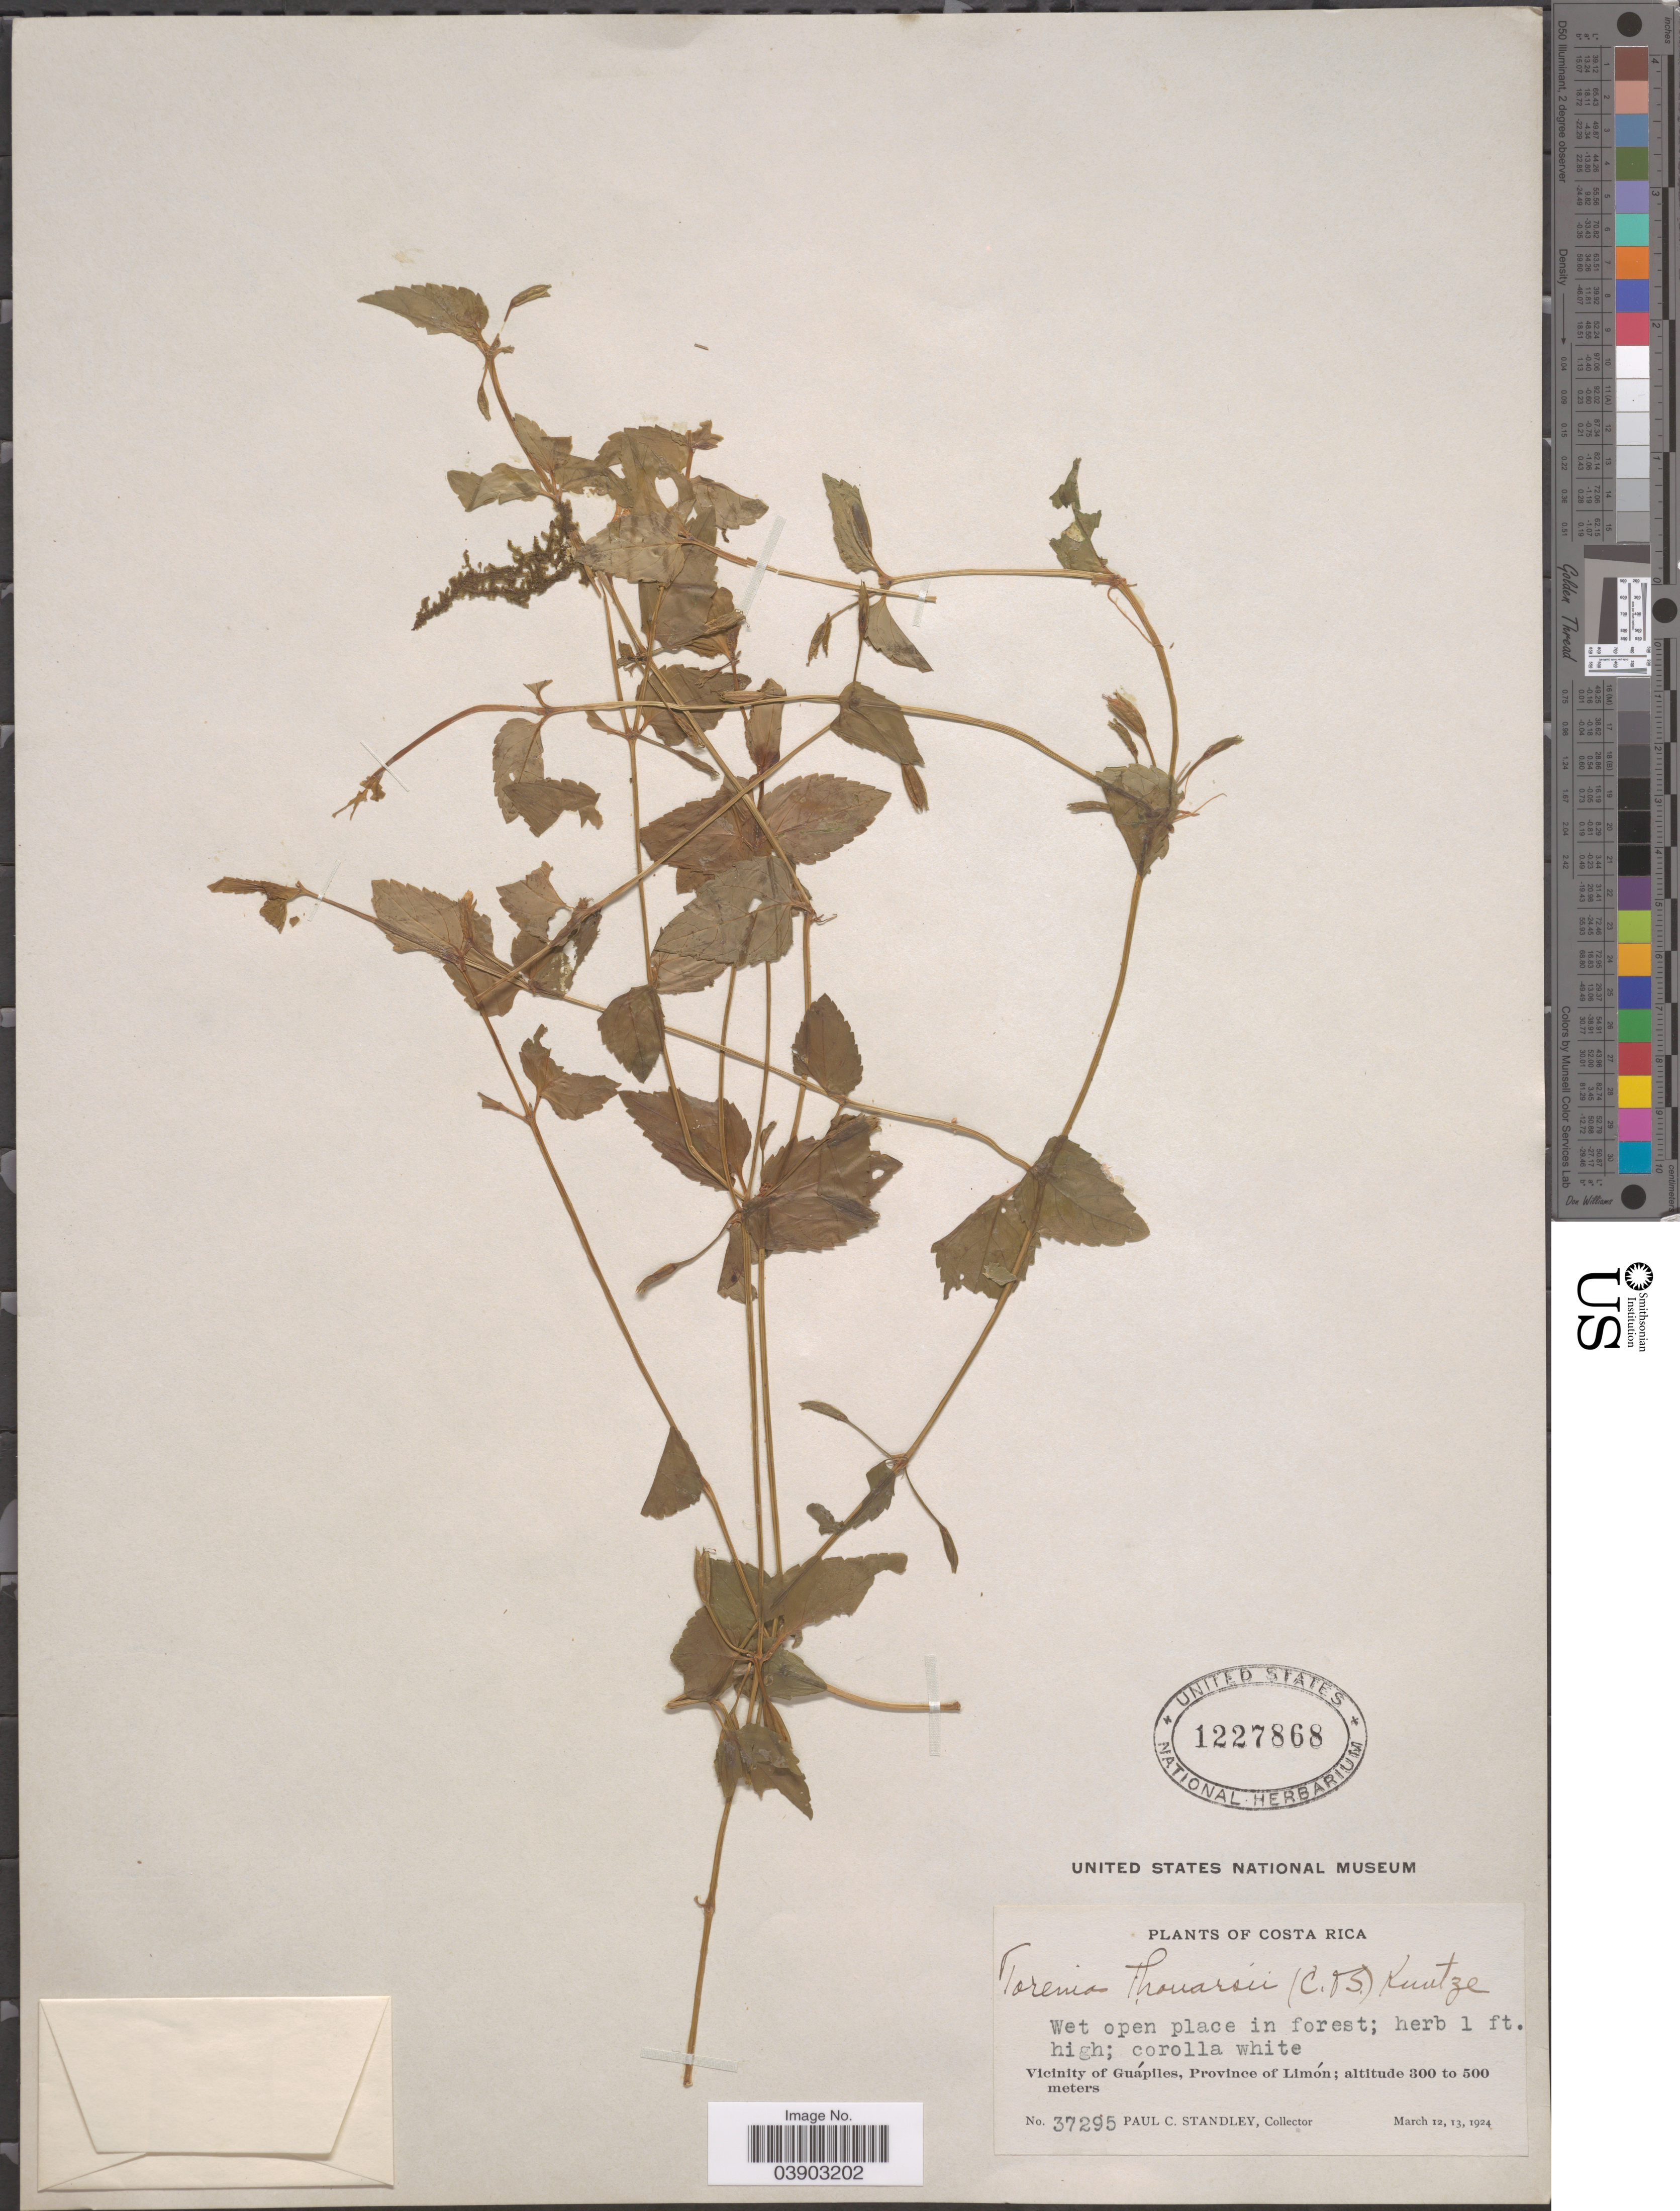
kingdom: Plantae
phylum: Tracheophyta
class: Magnoliopsida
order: Lamiales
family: Linderniaceae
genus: Torenia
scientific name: Torenia thouarsii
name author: (Cham. & Schltdl.) Kuntze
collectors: P. C. Standley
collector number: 37295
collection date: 1924-03-12/1924-03-13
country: Costa Rica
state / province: Limón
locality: Vicinity of Guápiles.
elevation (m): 300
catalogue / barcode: US 1227868